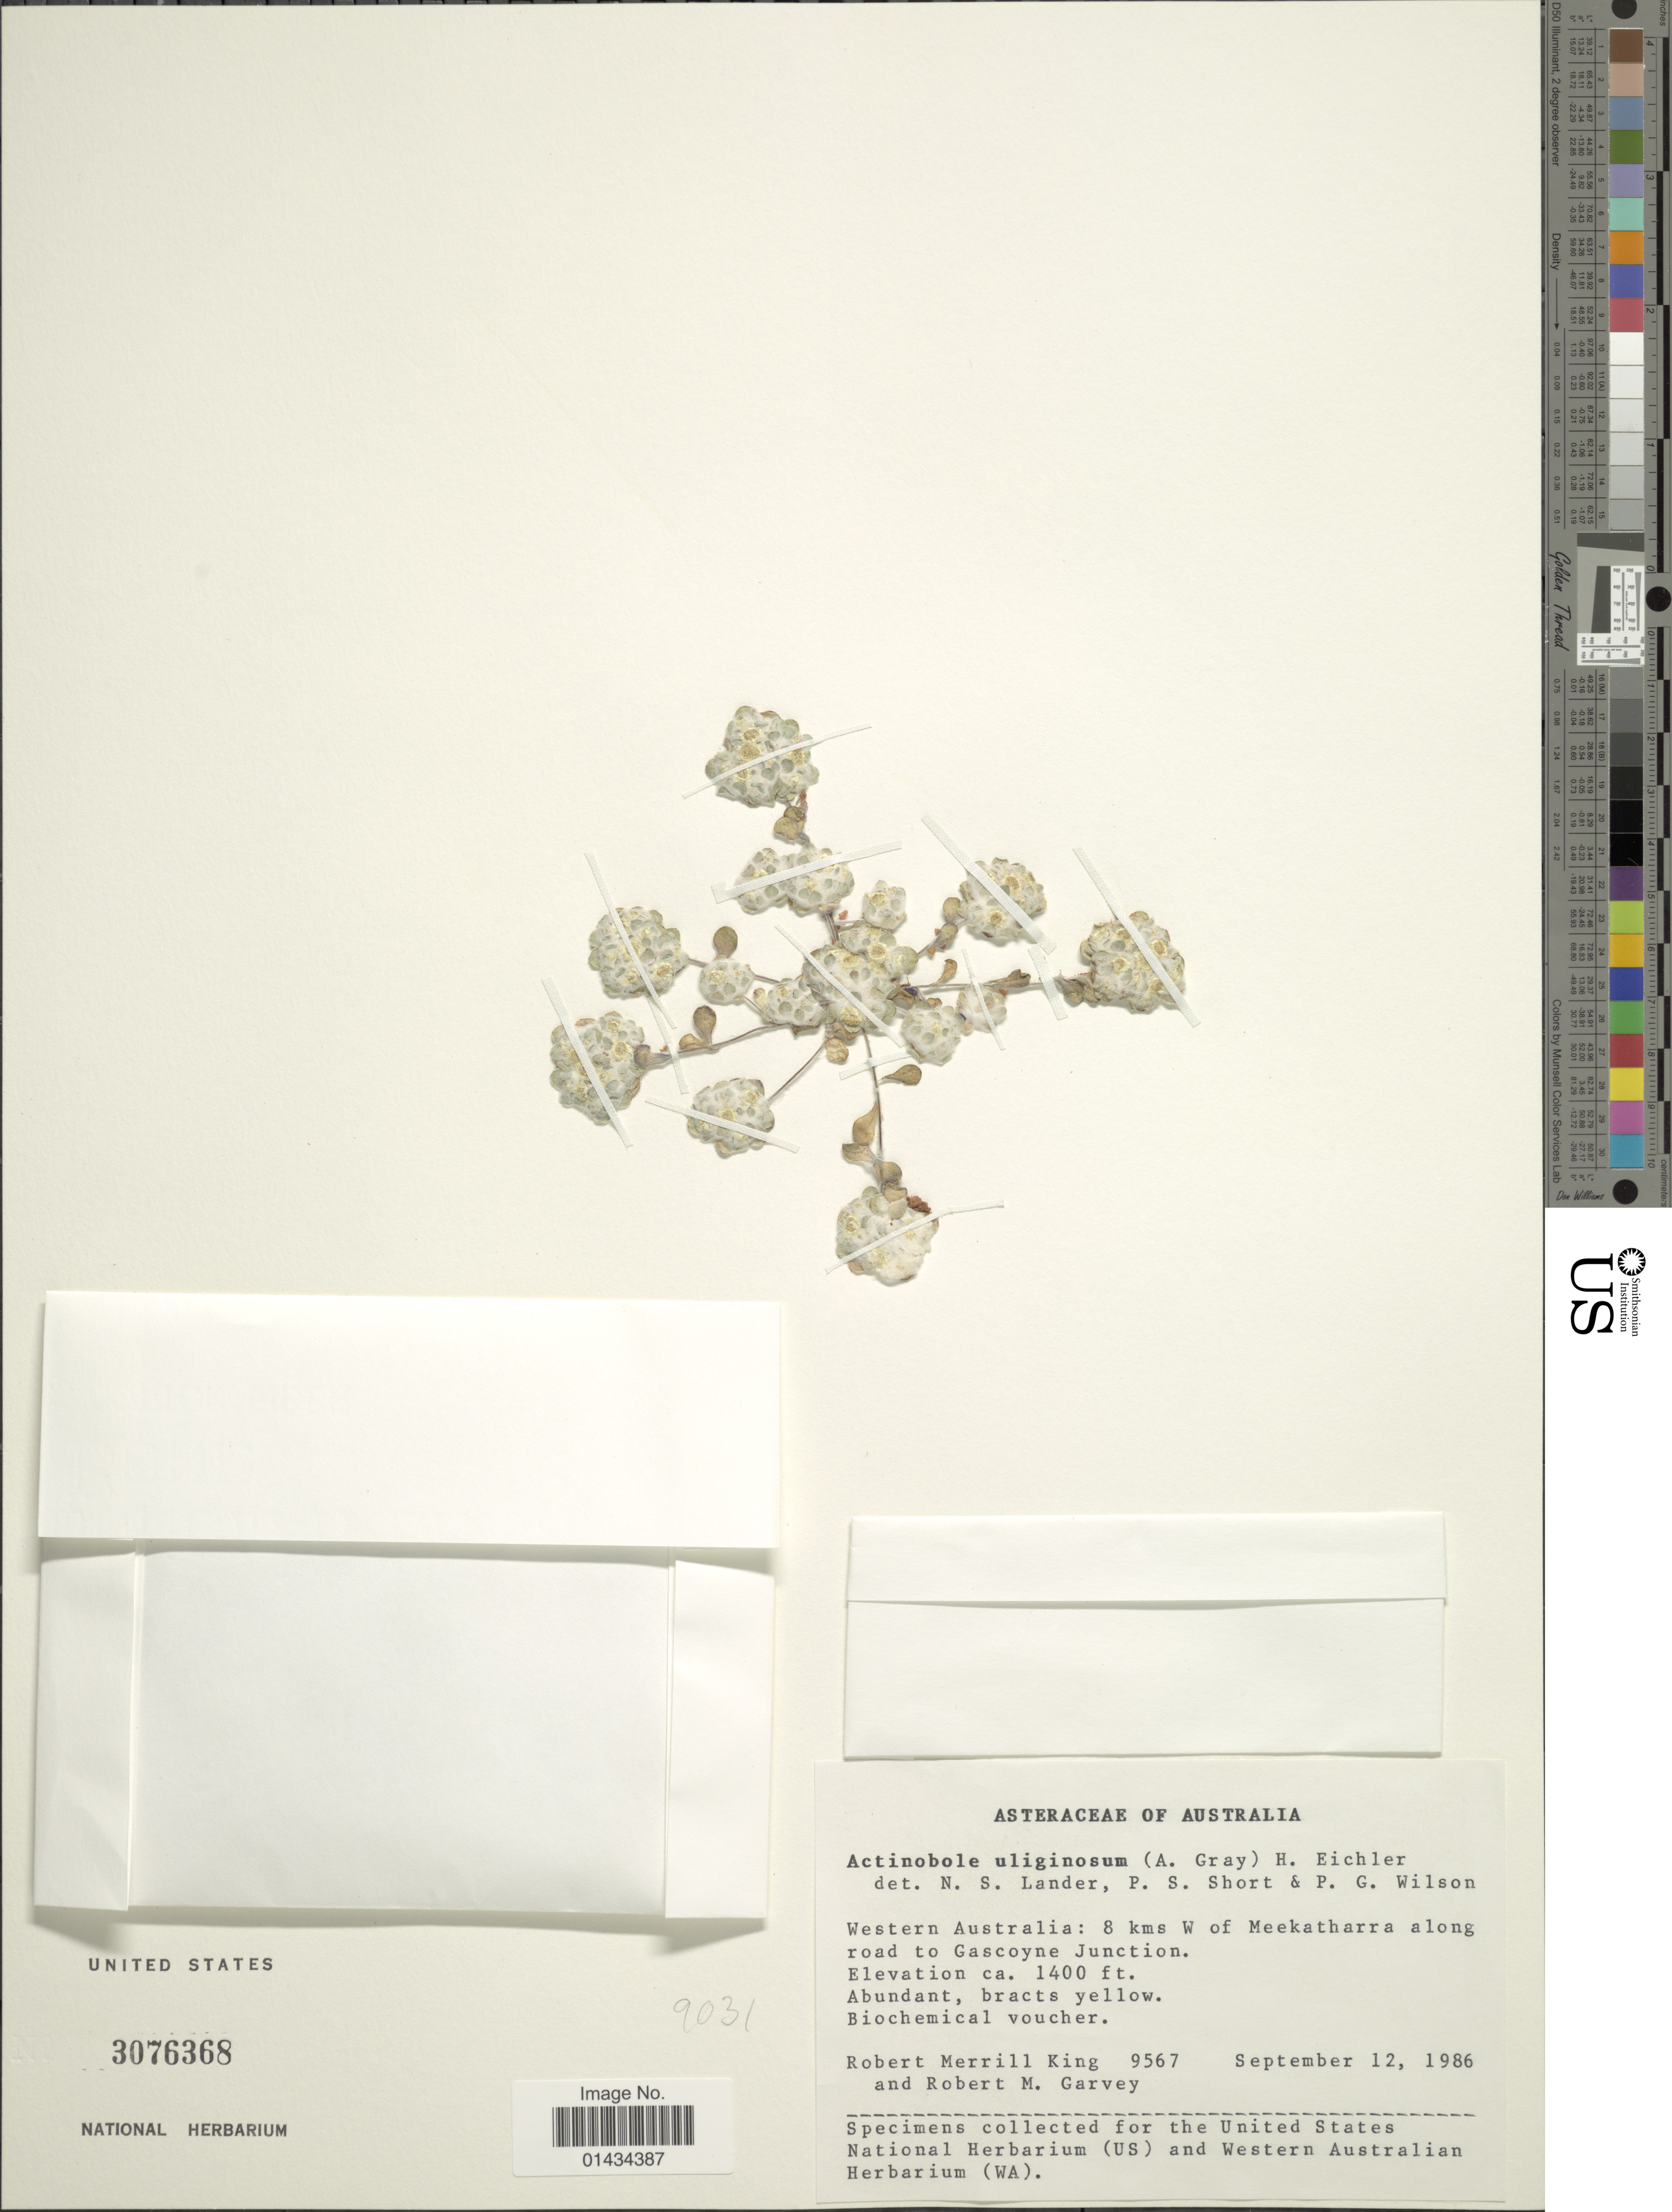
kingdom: Plantae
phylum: Tracheophyta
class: Magnoliopsida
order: Asterales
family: Asteraceae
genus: Actinobole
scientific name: Actinobole uliginosum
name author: (A. Gray) H. Eichler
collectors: R. M. King & R. Garvey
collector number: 9567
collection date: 1986-09-12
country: Australia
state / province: Western Australia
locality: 8 kms W of Meekatharra along road to Gascoyne Junction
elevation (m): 427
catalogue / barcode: US 3076368